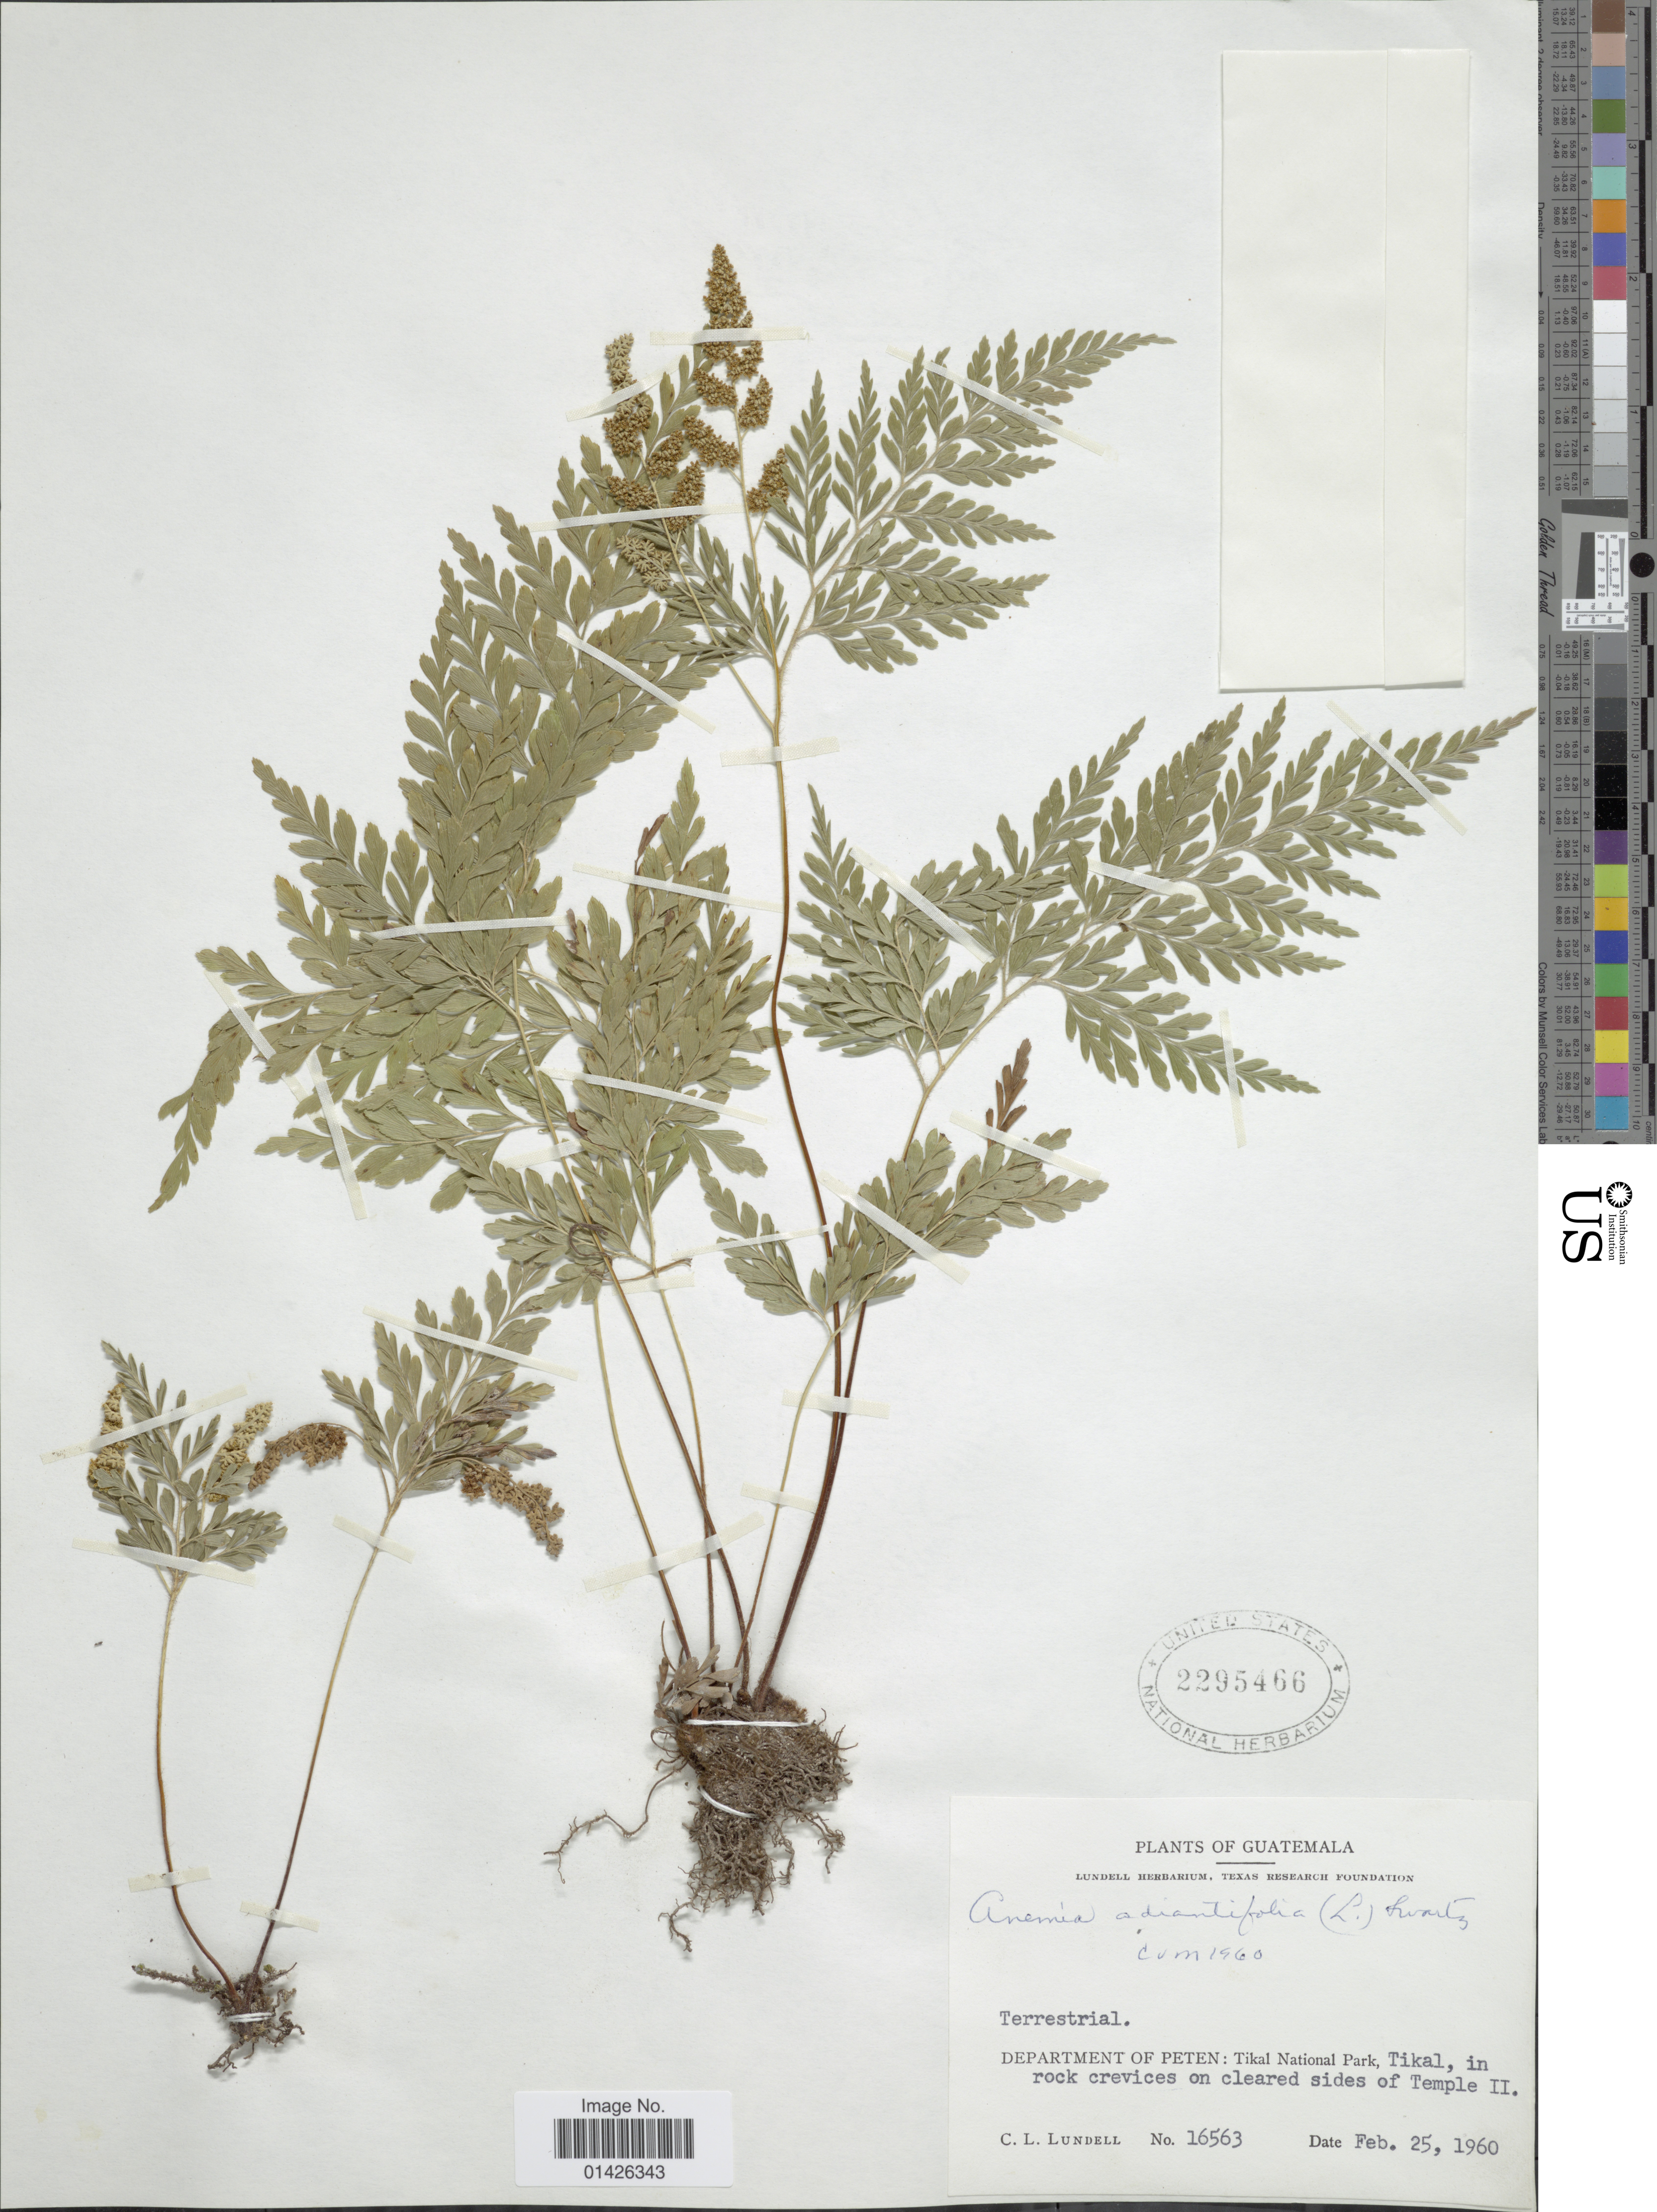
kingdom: Plantae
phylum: Tracheophyta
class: Polypodiopsida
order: Schizaeales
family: Anemiaceae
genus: Anemia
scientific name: Anemia adiantifolia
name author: (L.) Sw.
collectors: C. L. Lundell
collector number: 16563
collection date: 1960-02-25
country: Guatemala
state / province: El Petén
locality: Department of Peten: Tikal Nantional Park, Tikal, in rock crevices on cleared sides of Temple II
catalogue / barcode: US 2295466